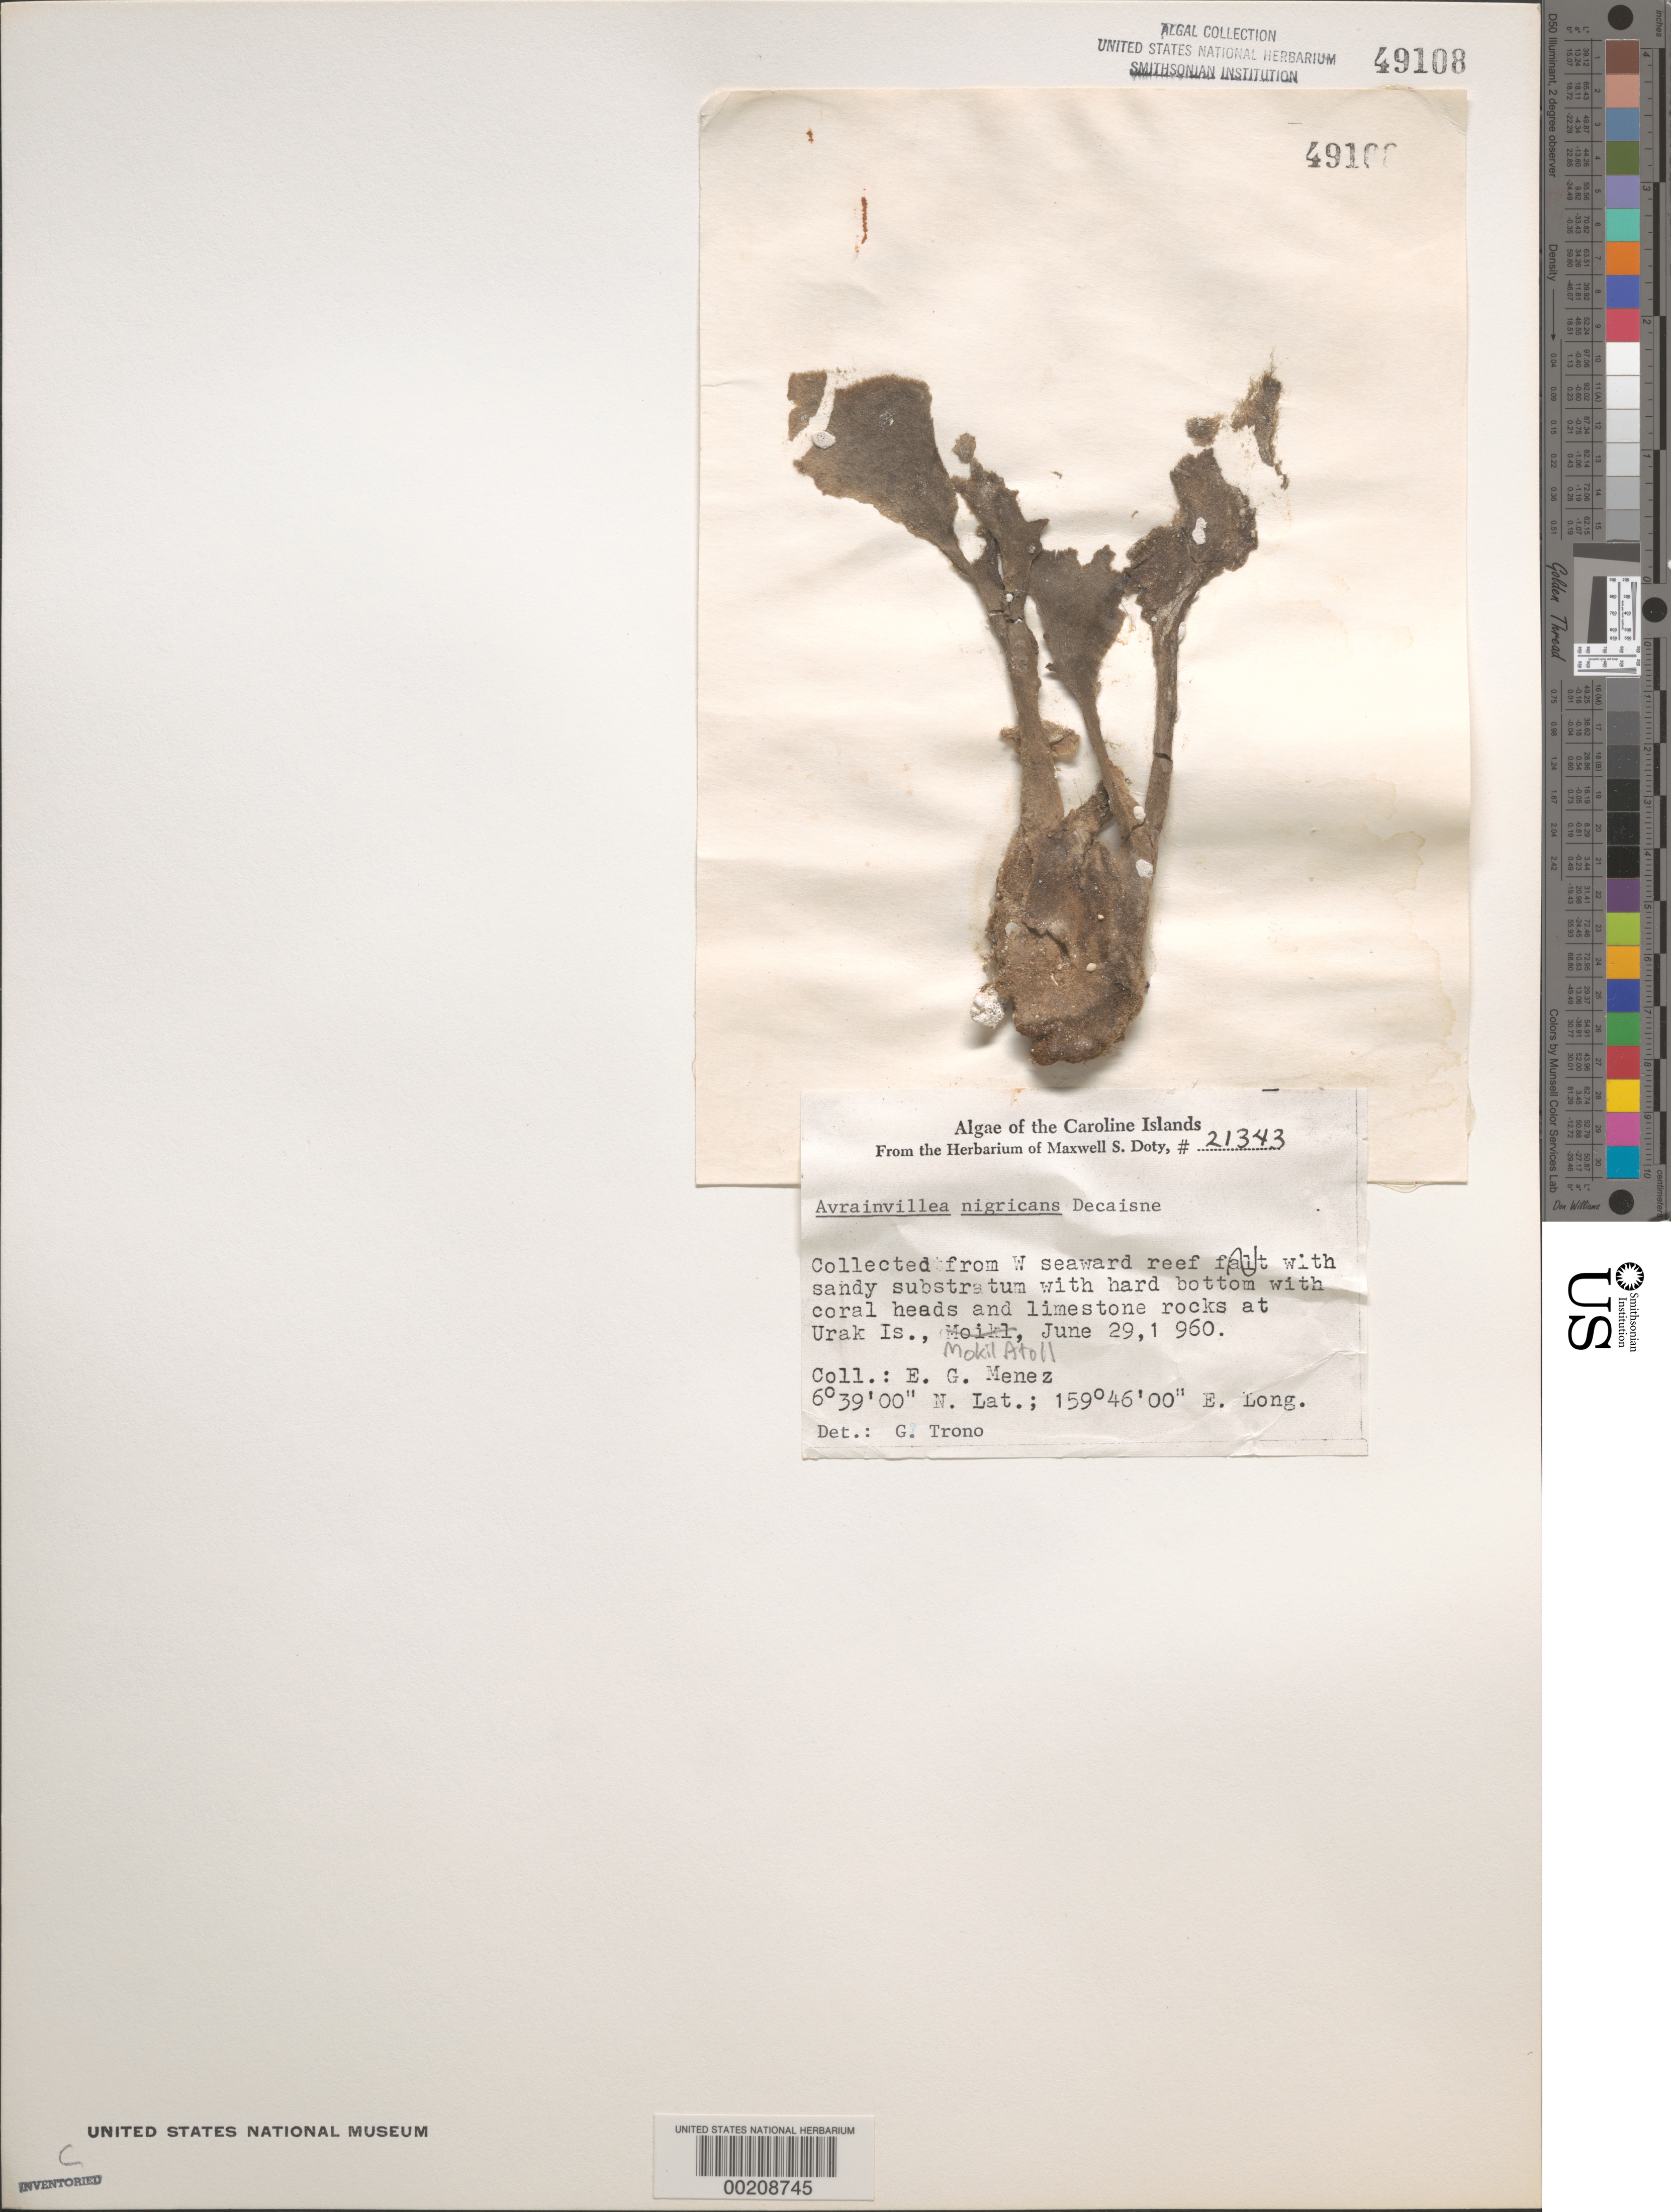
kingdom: Plantae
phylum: Chlorophyta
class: Ulvophyceae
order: Bryopsidales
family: Dichotomosiphonaceae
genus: Avrainvillea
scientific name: Avrainvillea nigricans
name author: Decne.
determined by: Trono, Gavino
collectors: Meñez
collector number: MSD 21343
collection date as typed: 29 Jun 1960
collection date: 1960-06-29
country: Micronesia, Federated States of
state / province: Pohnpei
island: Mwokil (Mokil) Atoll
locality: Urak Islet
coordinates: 6 39' 00" N, 159 46' 00" E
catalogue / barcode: US 49108